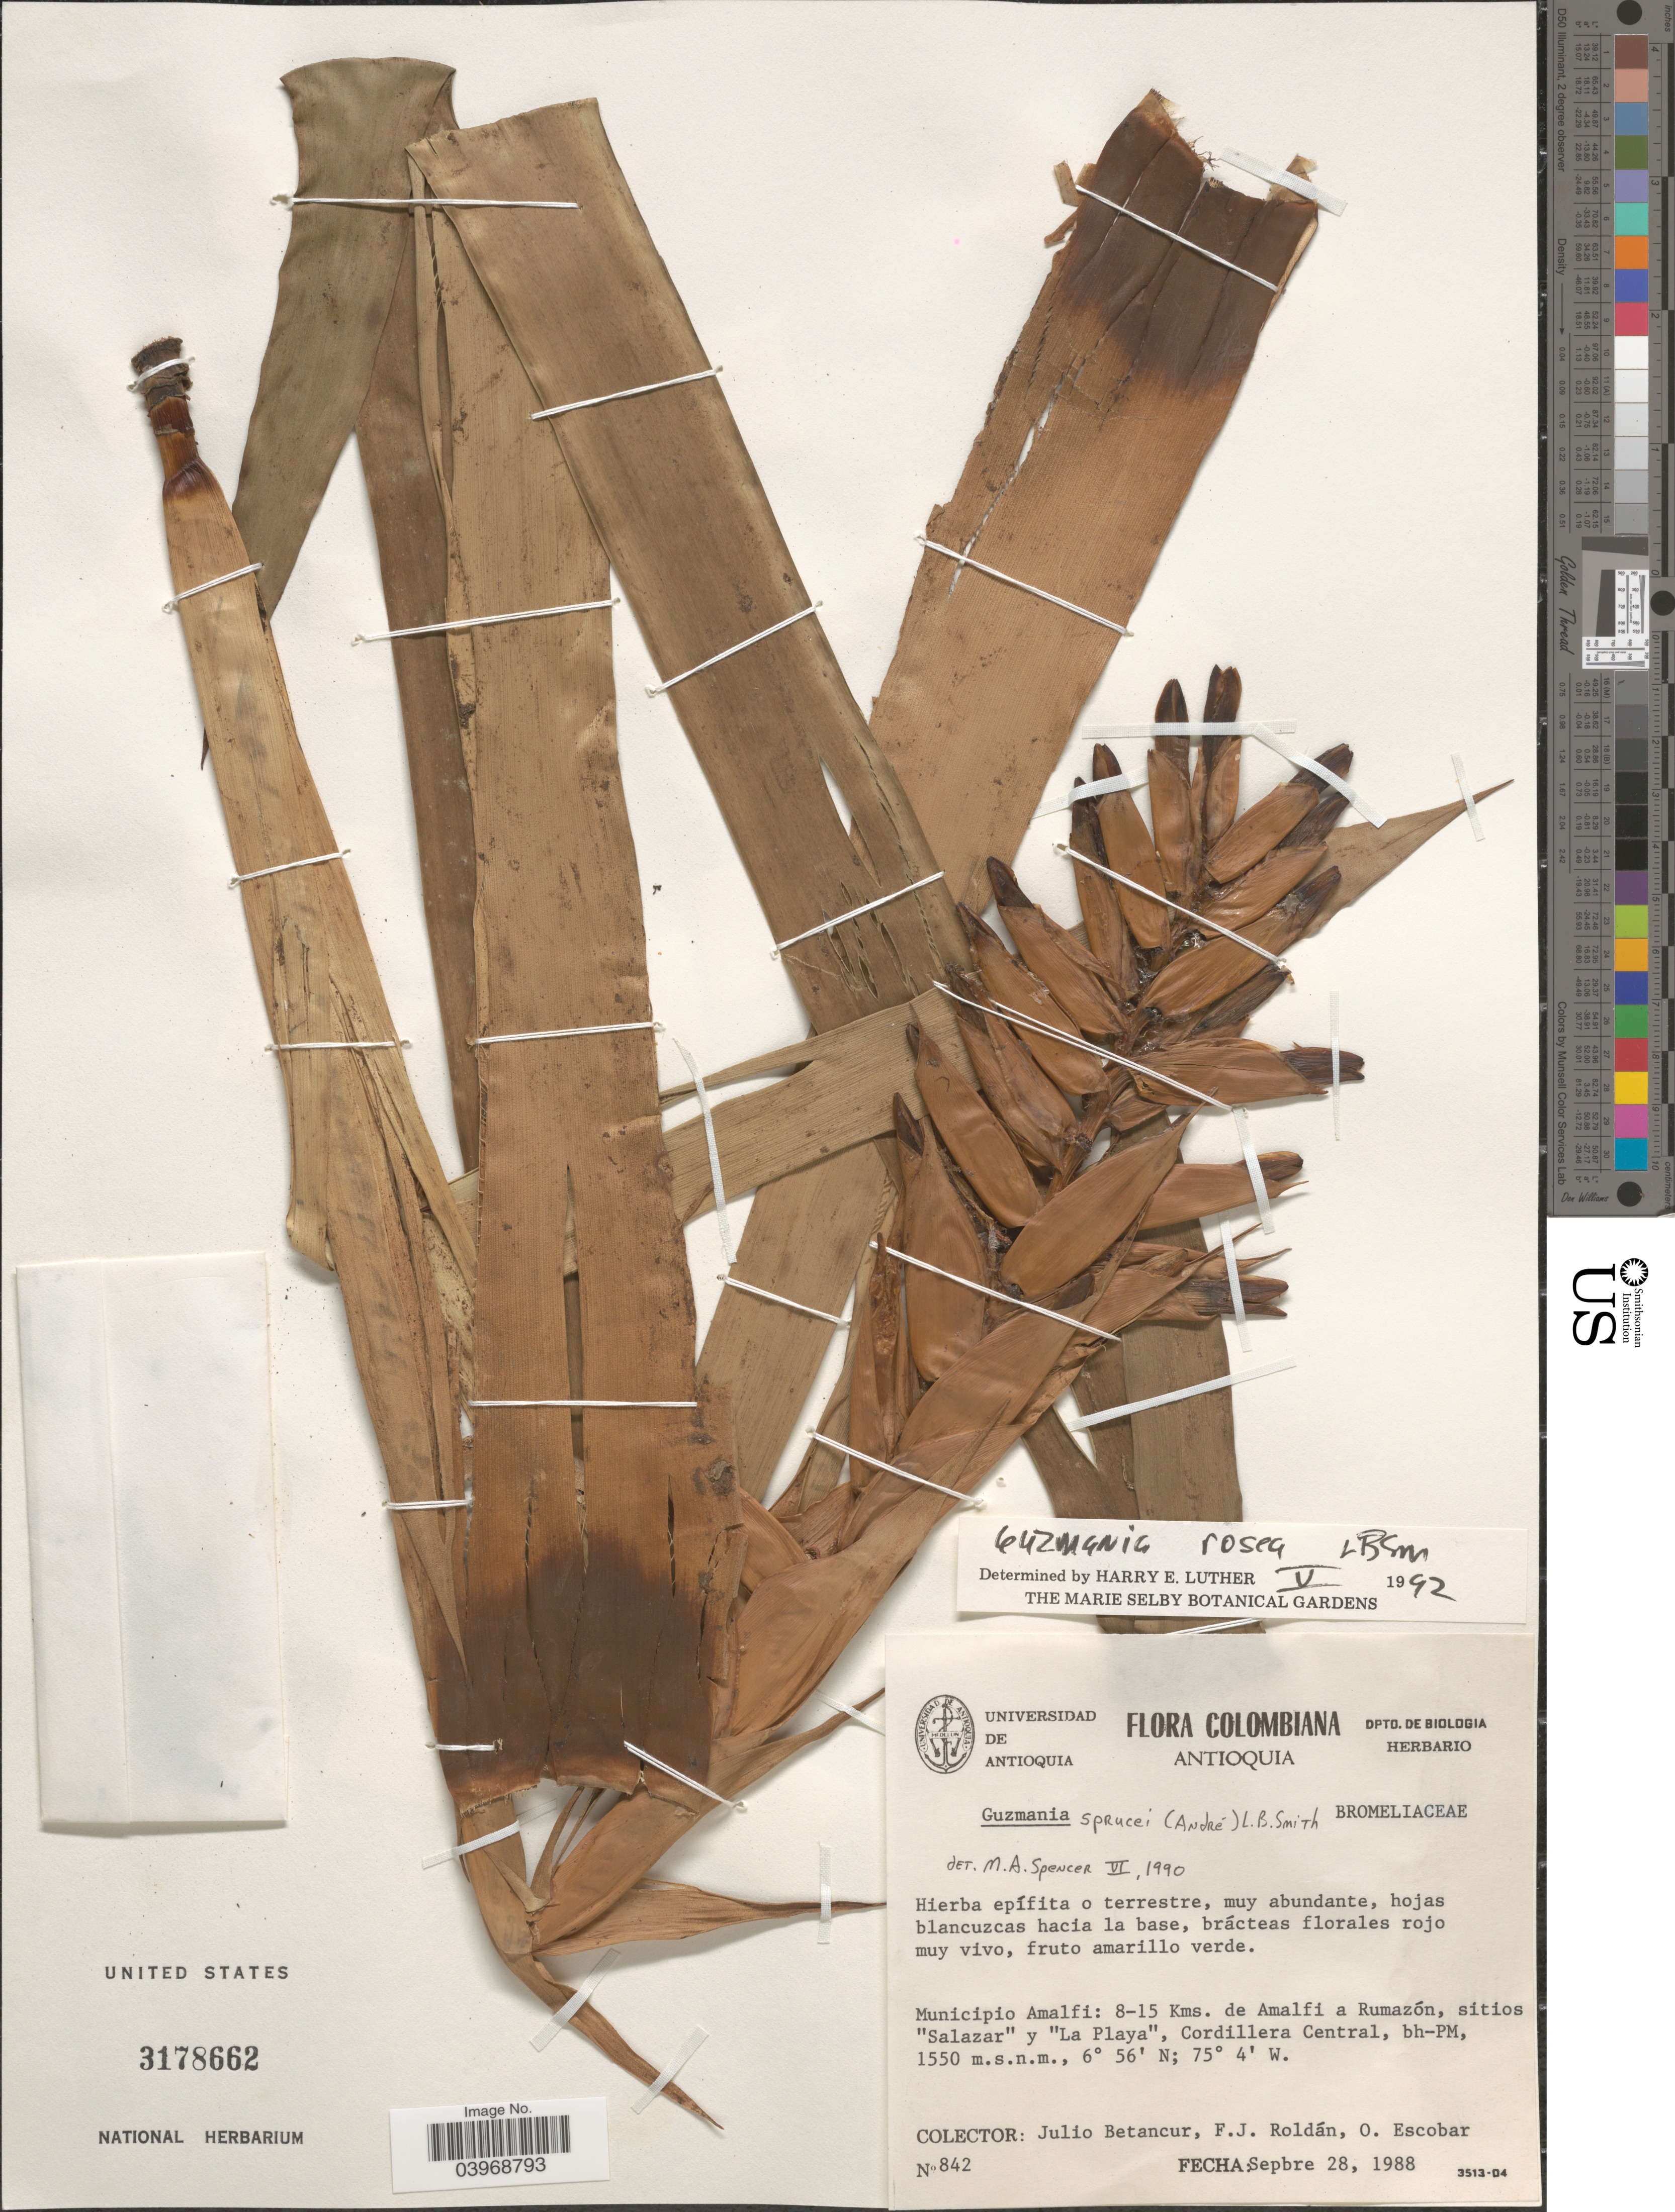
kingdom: Plantae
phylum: Tracheophyta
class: Liliopsida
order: Poales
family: Bromeliaceae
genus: Guzmania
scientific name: Guzmania sprucei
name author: (André) L.B. Sm.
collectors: J. Betancur, F. J. Roldán & O. Escobar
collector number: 842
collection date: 1988-09-28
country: Colombia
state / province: Antioquia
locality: Municipio Amalfi: 8-15 Kms. de Amalfi a Rumazón, sitios 'Salazar' y 'La Playa', Cordillera Central.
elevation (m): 1550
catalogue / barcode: US 3178662